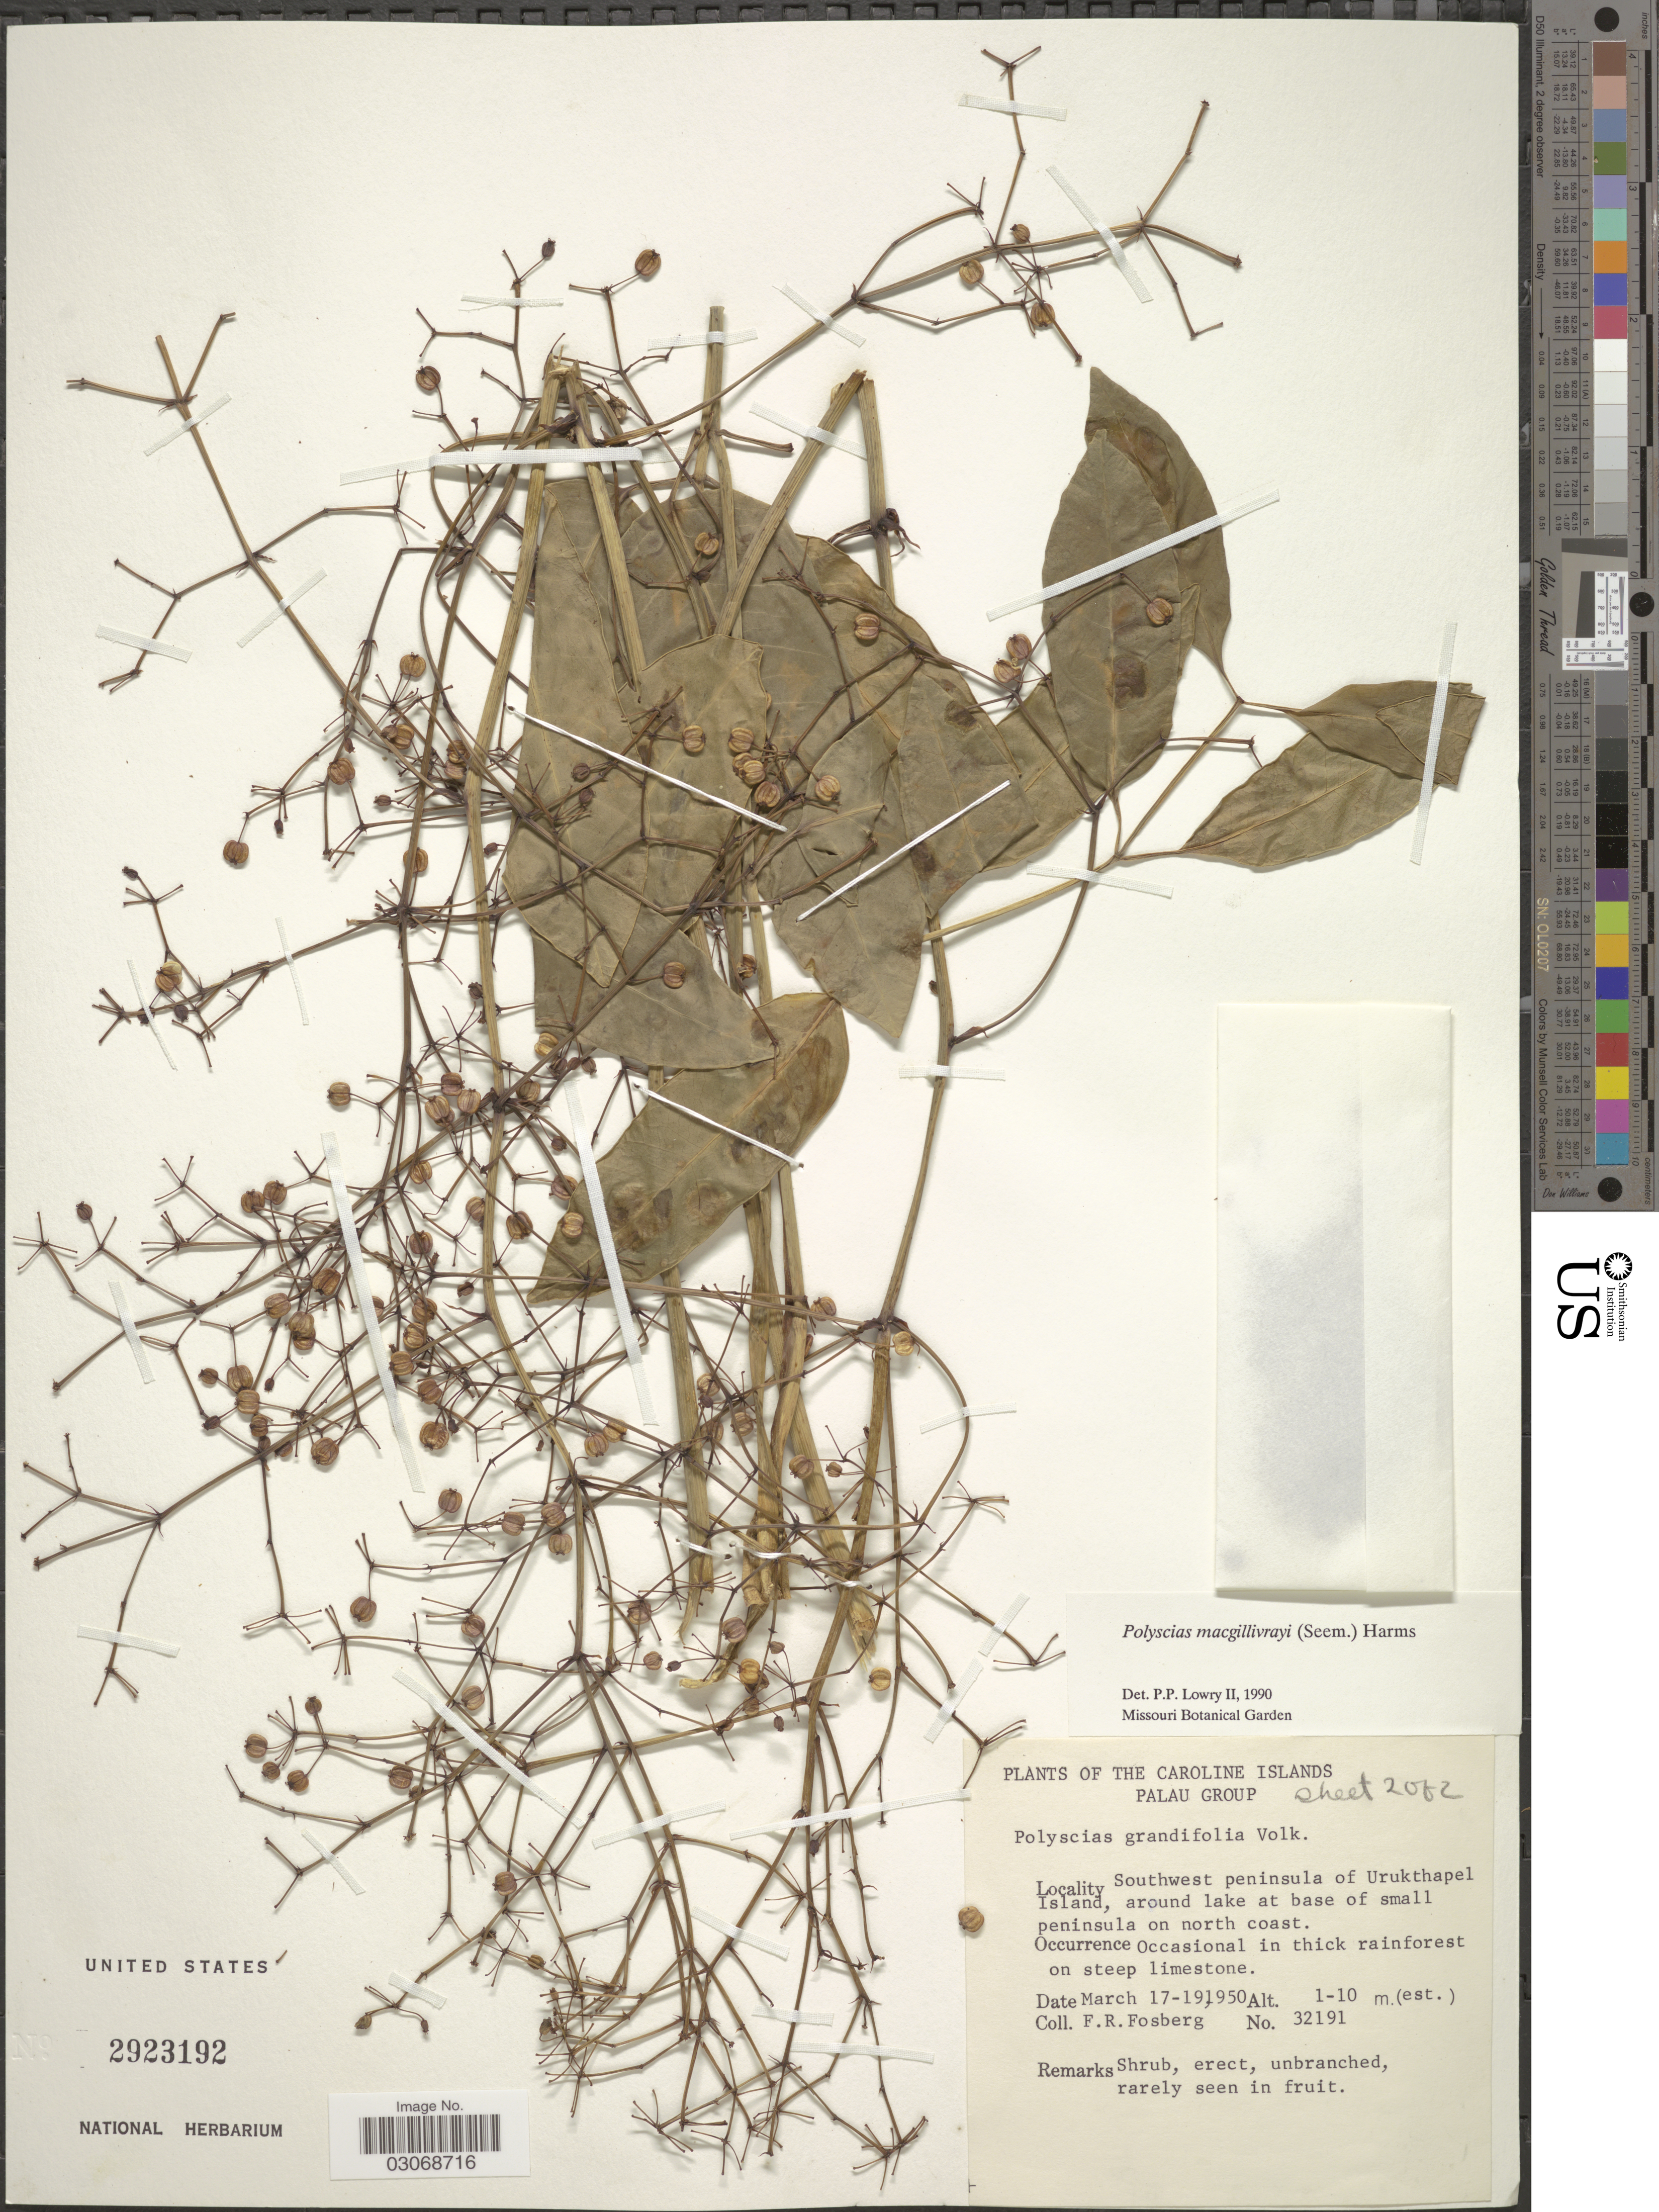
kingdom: Plantae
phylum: Tracheophyta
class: Magnoliopsida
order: Apiales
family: Araliaceae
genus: Polyscias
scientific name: Polyscias macgillivrayi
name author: Harms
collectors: F. R. Fosberg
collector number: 32191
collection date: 1950-03-17/1950-03-19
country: Palau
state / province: Koror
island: Ngeruktabel [Urukthapel]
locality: The Caroline Islands, Palau Group, Southwest peninsula of Urukthapel Island, around lake at base of small peninsula on north coast.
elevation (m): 1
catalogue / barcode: US 2923192